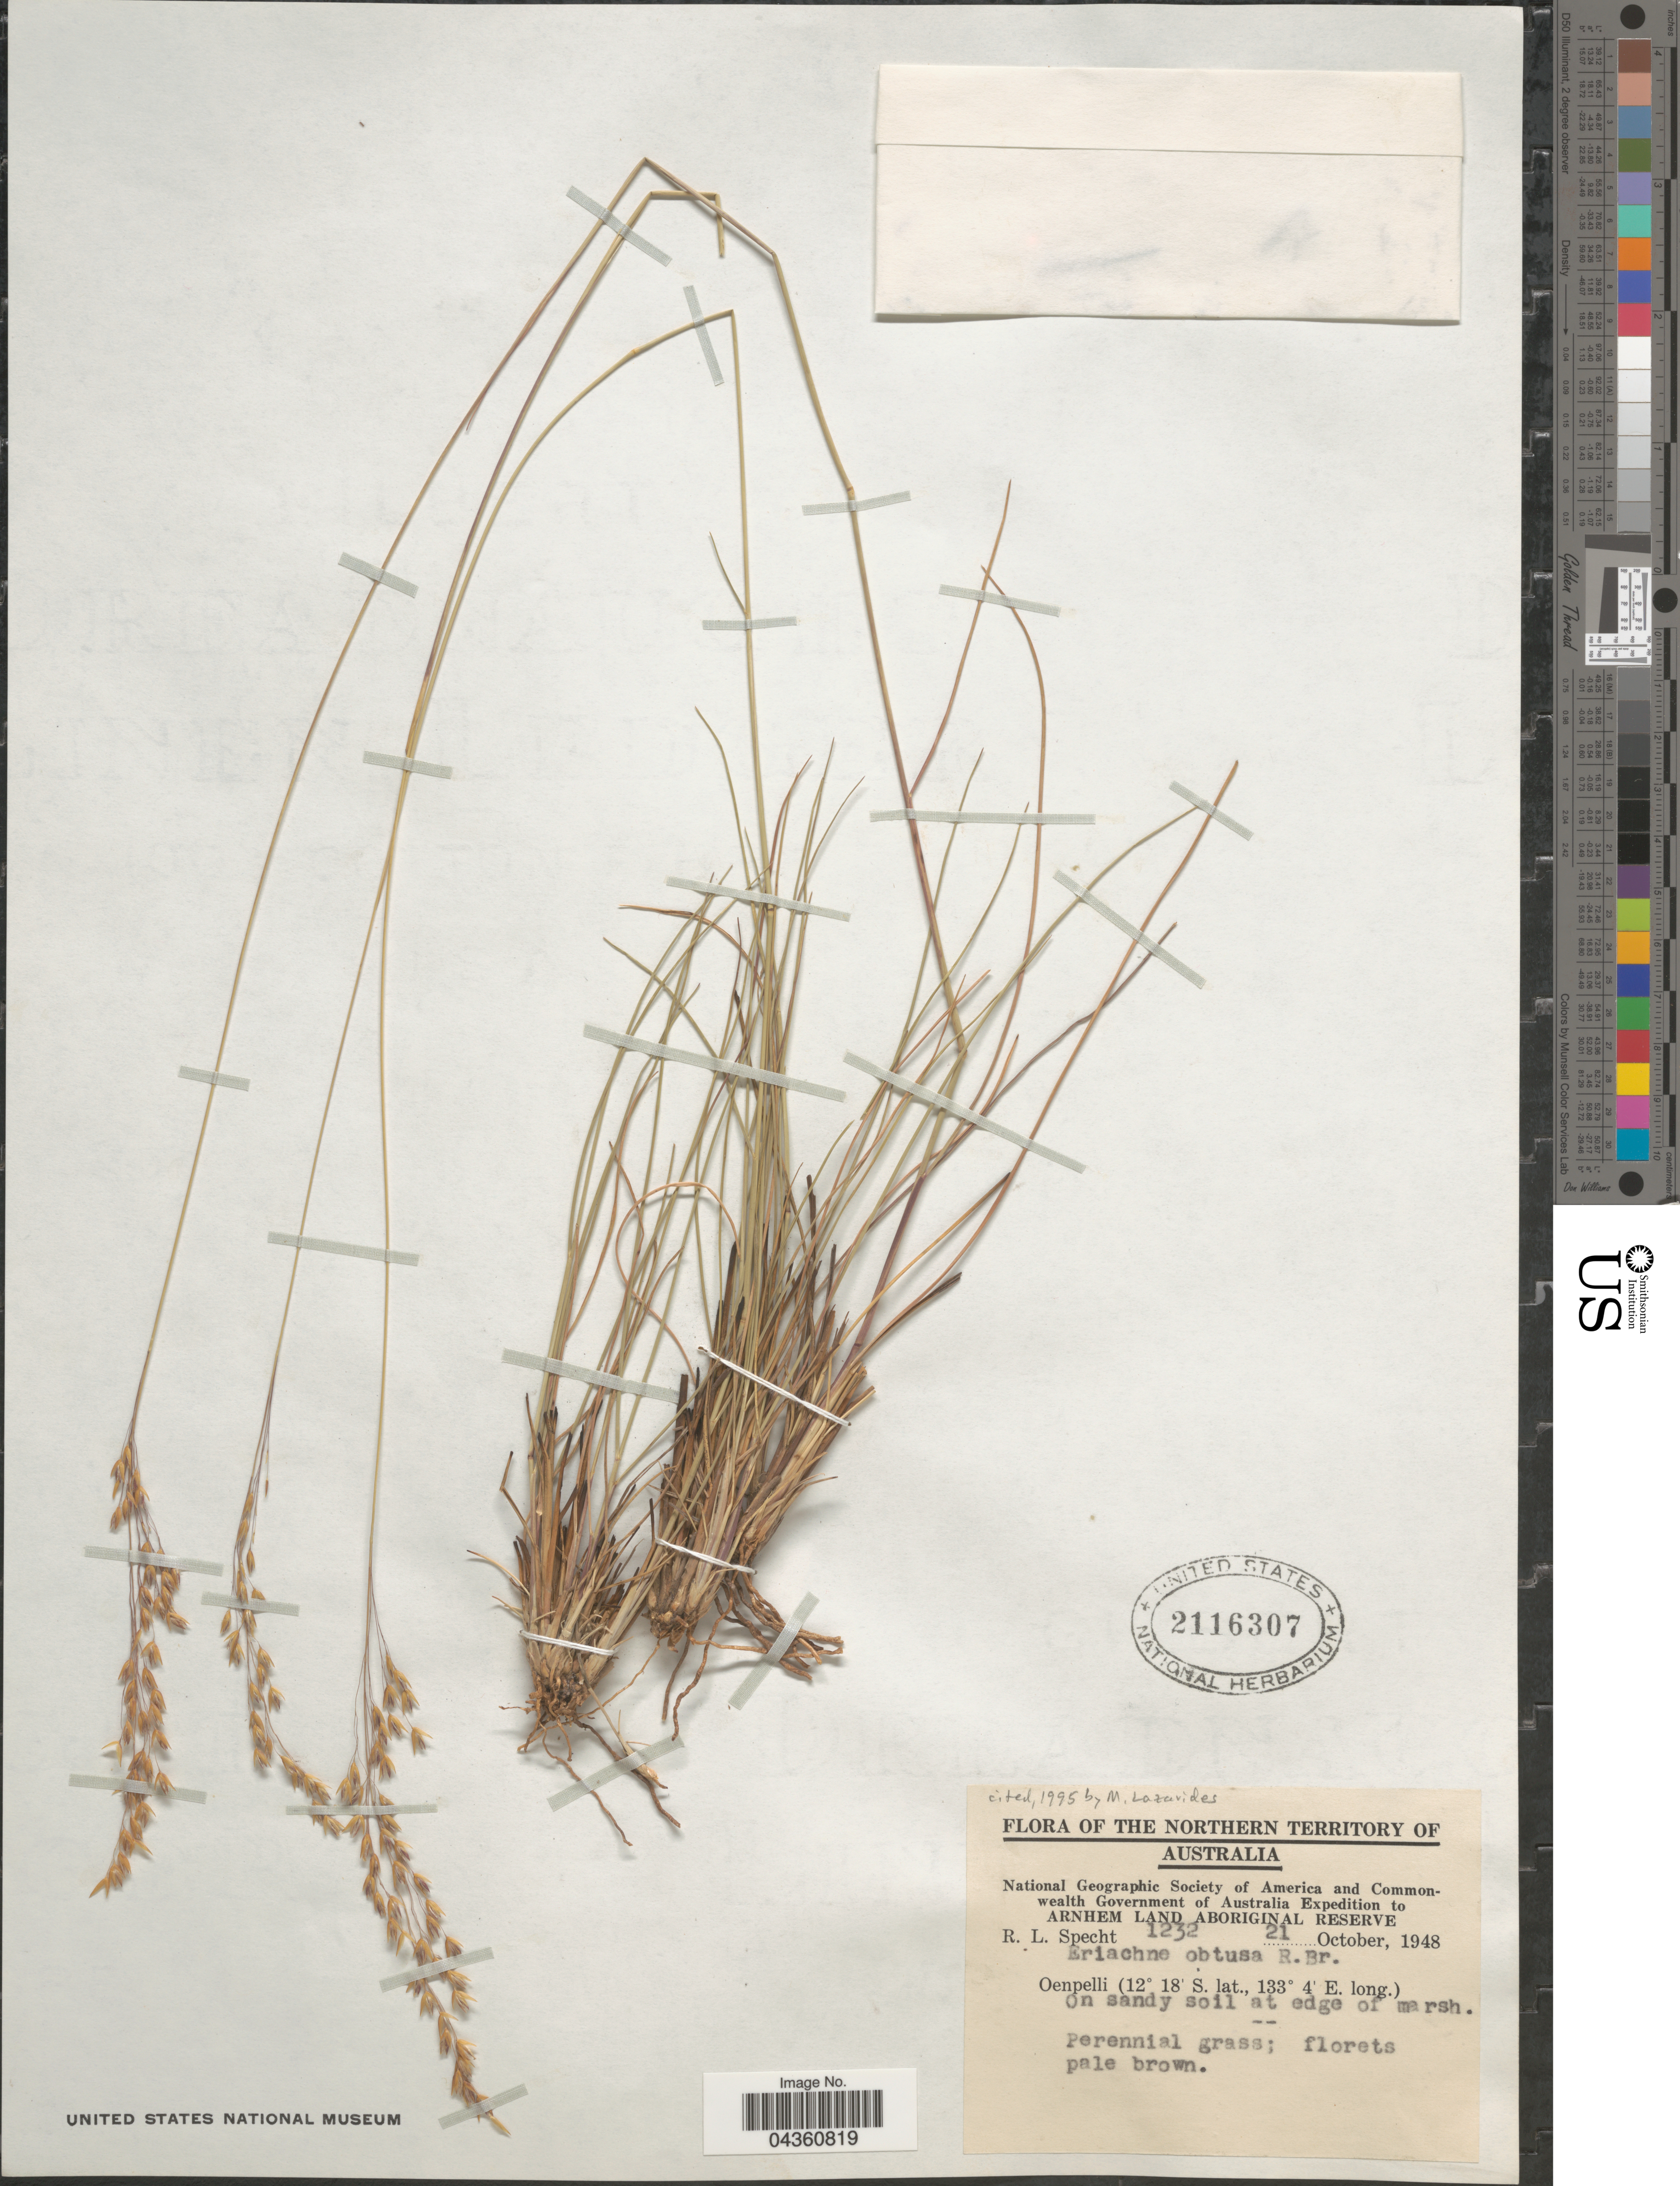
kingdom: Plantae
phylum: Tracheophyta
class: Liliopsida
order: Poales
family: Poaceae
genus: Eriachne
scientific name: Eriachne obtusa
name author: R. Br.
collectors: R. L. Specht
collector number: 1232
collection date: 1948-10-21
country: Australia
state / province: Northern Territory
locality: National Geographic Society of America and Commonwealth Government of Australia Expedition to Arnhem Land Aboriginal Reserve. Oenpelli.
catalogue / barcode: US 2116307